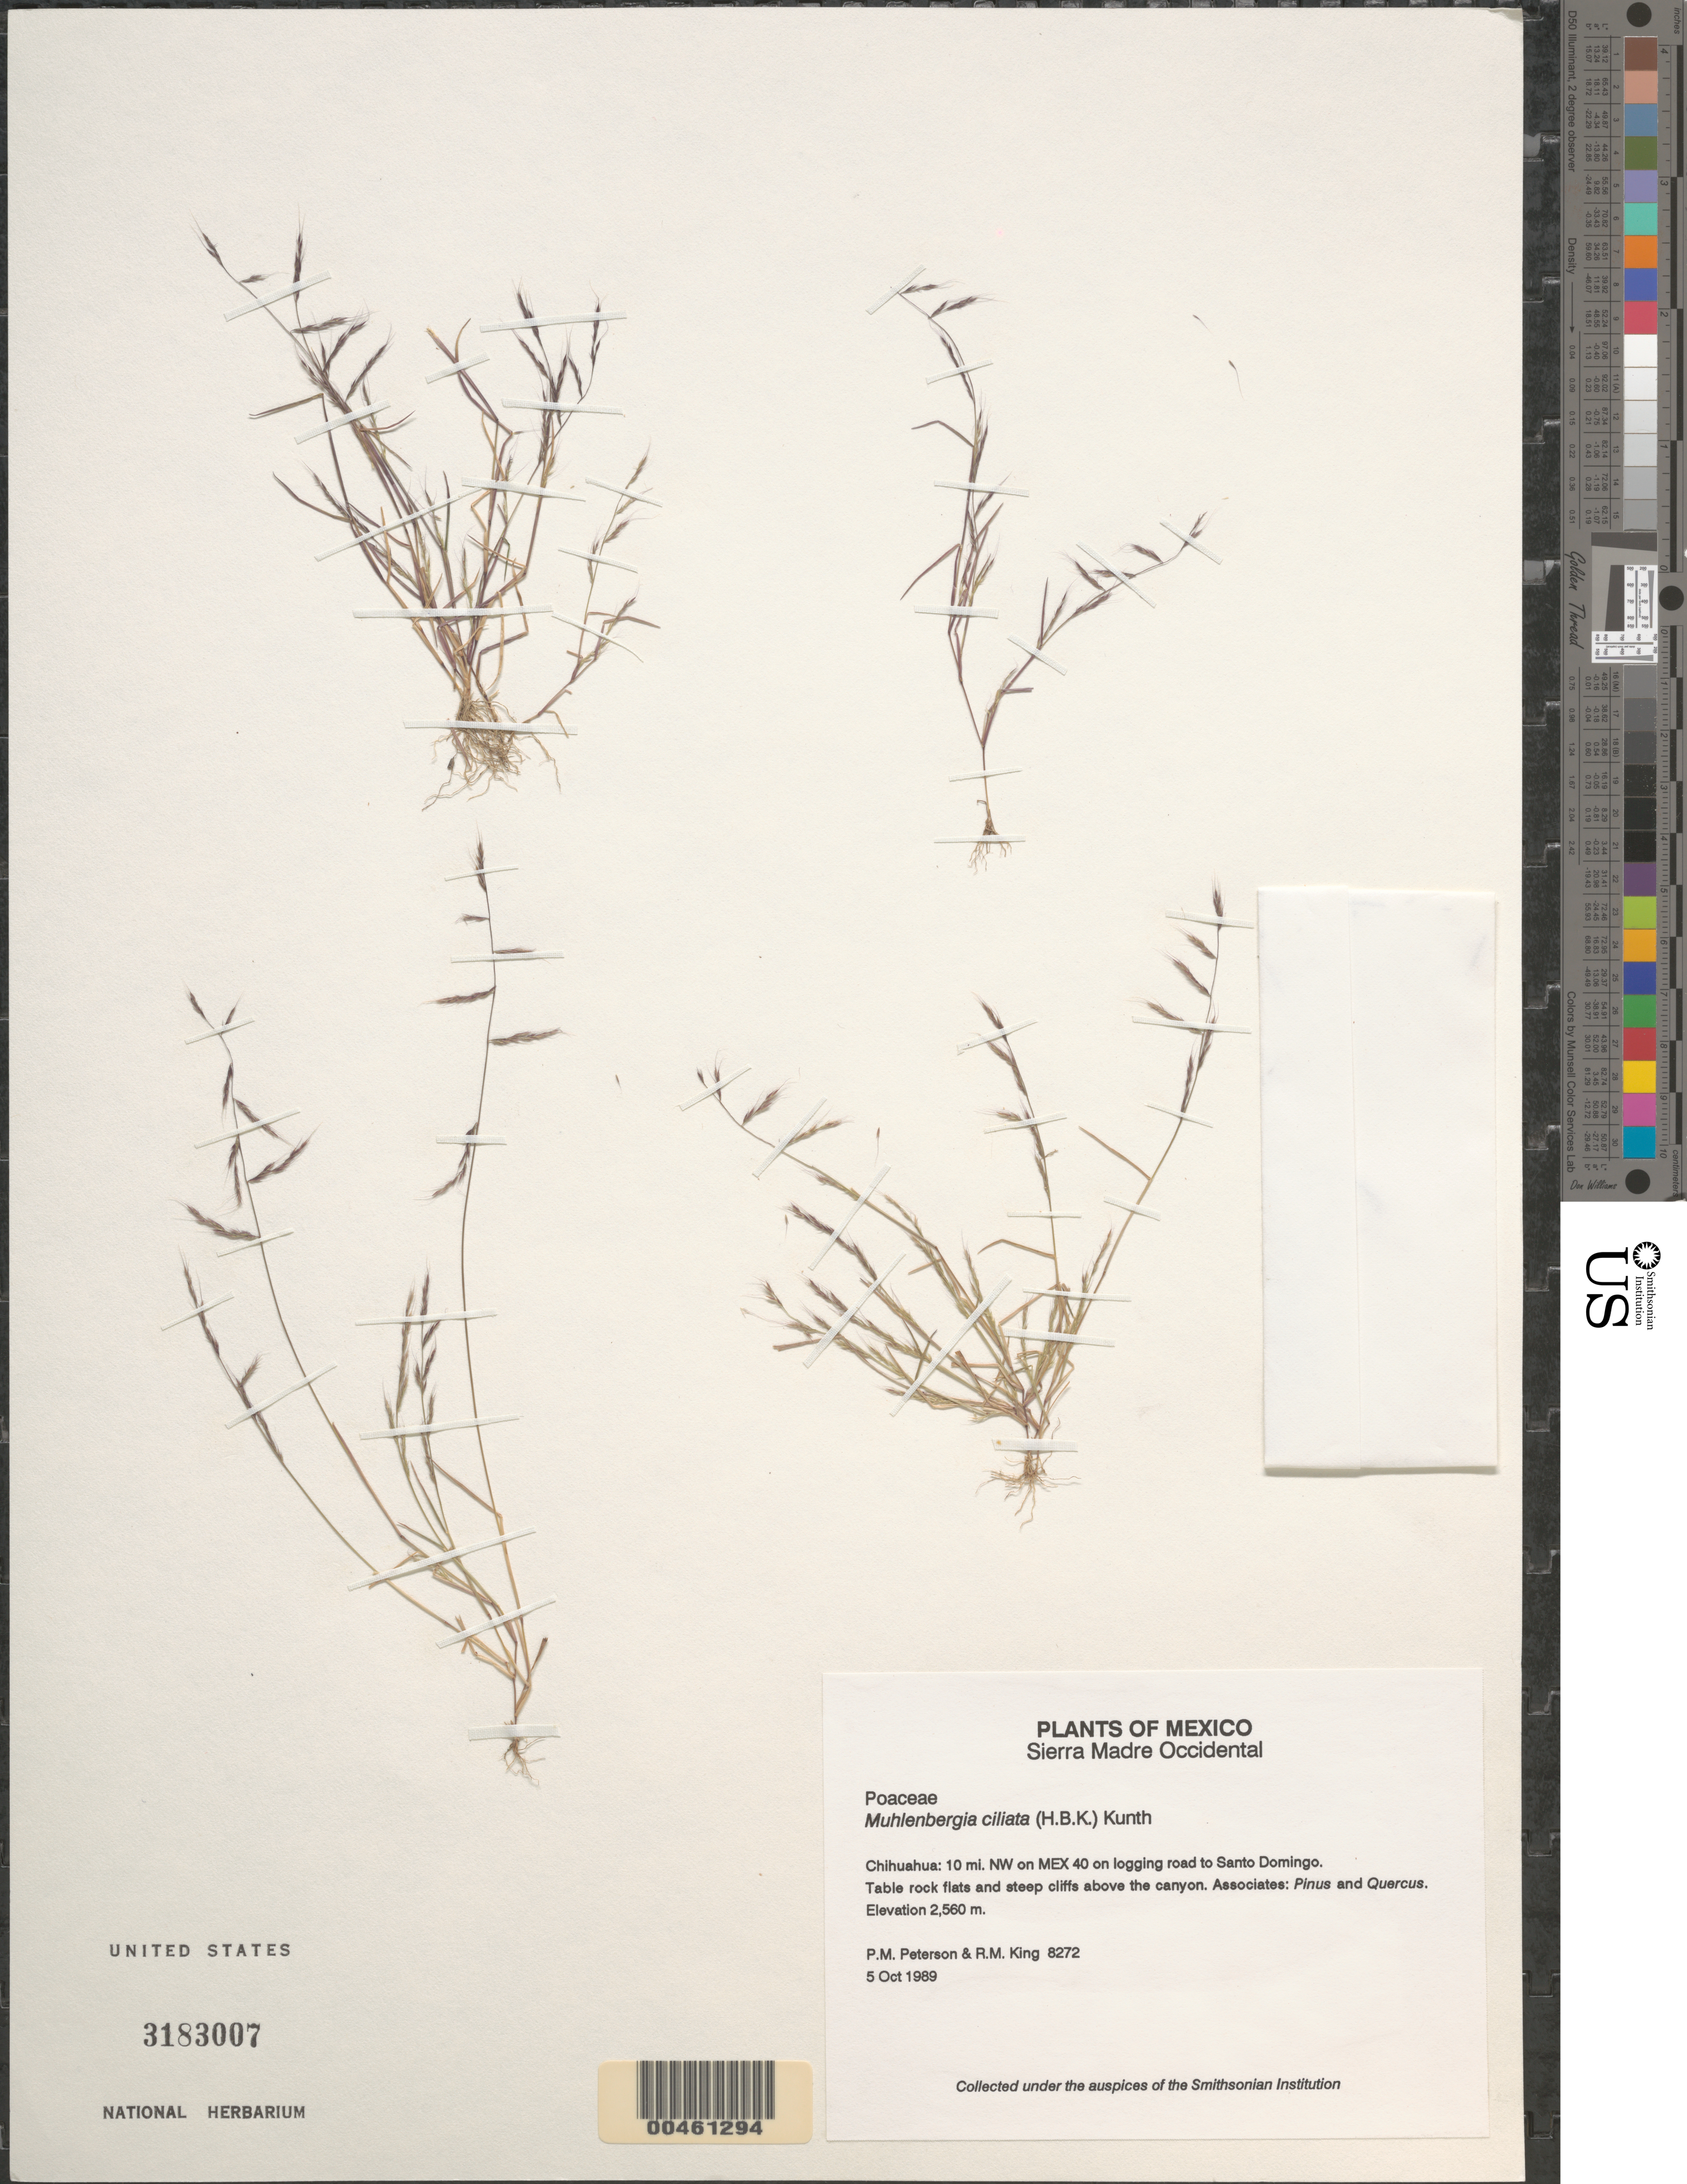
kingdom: Plantae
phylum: Tracheophyta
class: Liliopsida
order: Poales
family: Poaceae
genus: Muhlenbergia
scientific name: Muhlenbergia ciliata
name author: (Kunth) Trin.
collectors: P. M. Peterson & R. M. King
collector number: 08272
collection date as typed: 05 Oct 1989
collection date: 1989-10-05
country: Mexico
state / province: Durango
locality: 10 mi. NW of Mex Hwy 40 on logging road to Santo Domingo.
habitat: Table rock flats and steep cliffs above the canyon. Associates: Quercus and Pinus.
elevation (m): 2560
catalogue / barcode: US 3183007